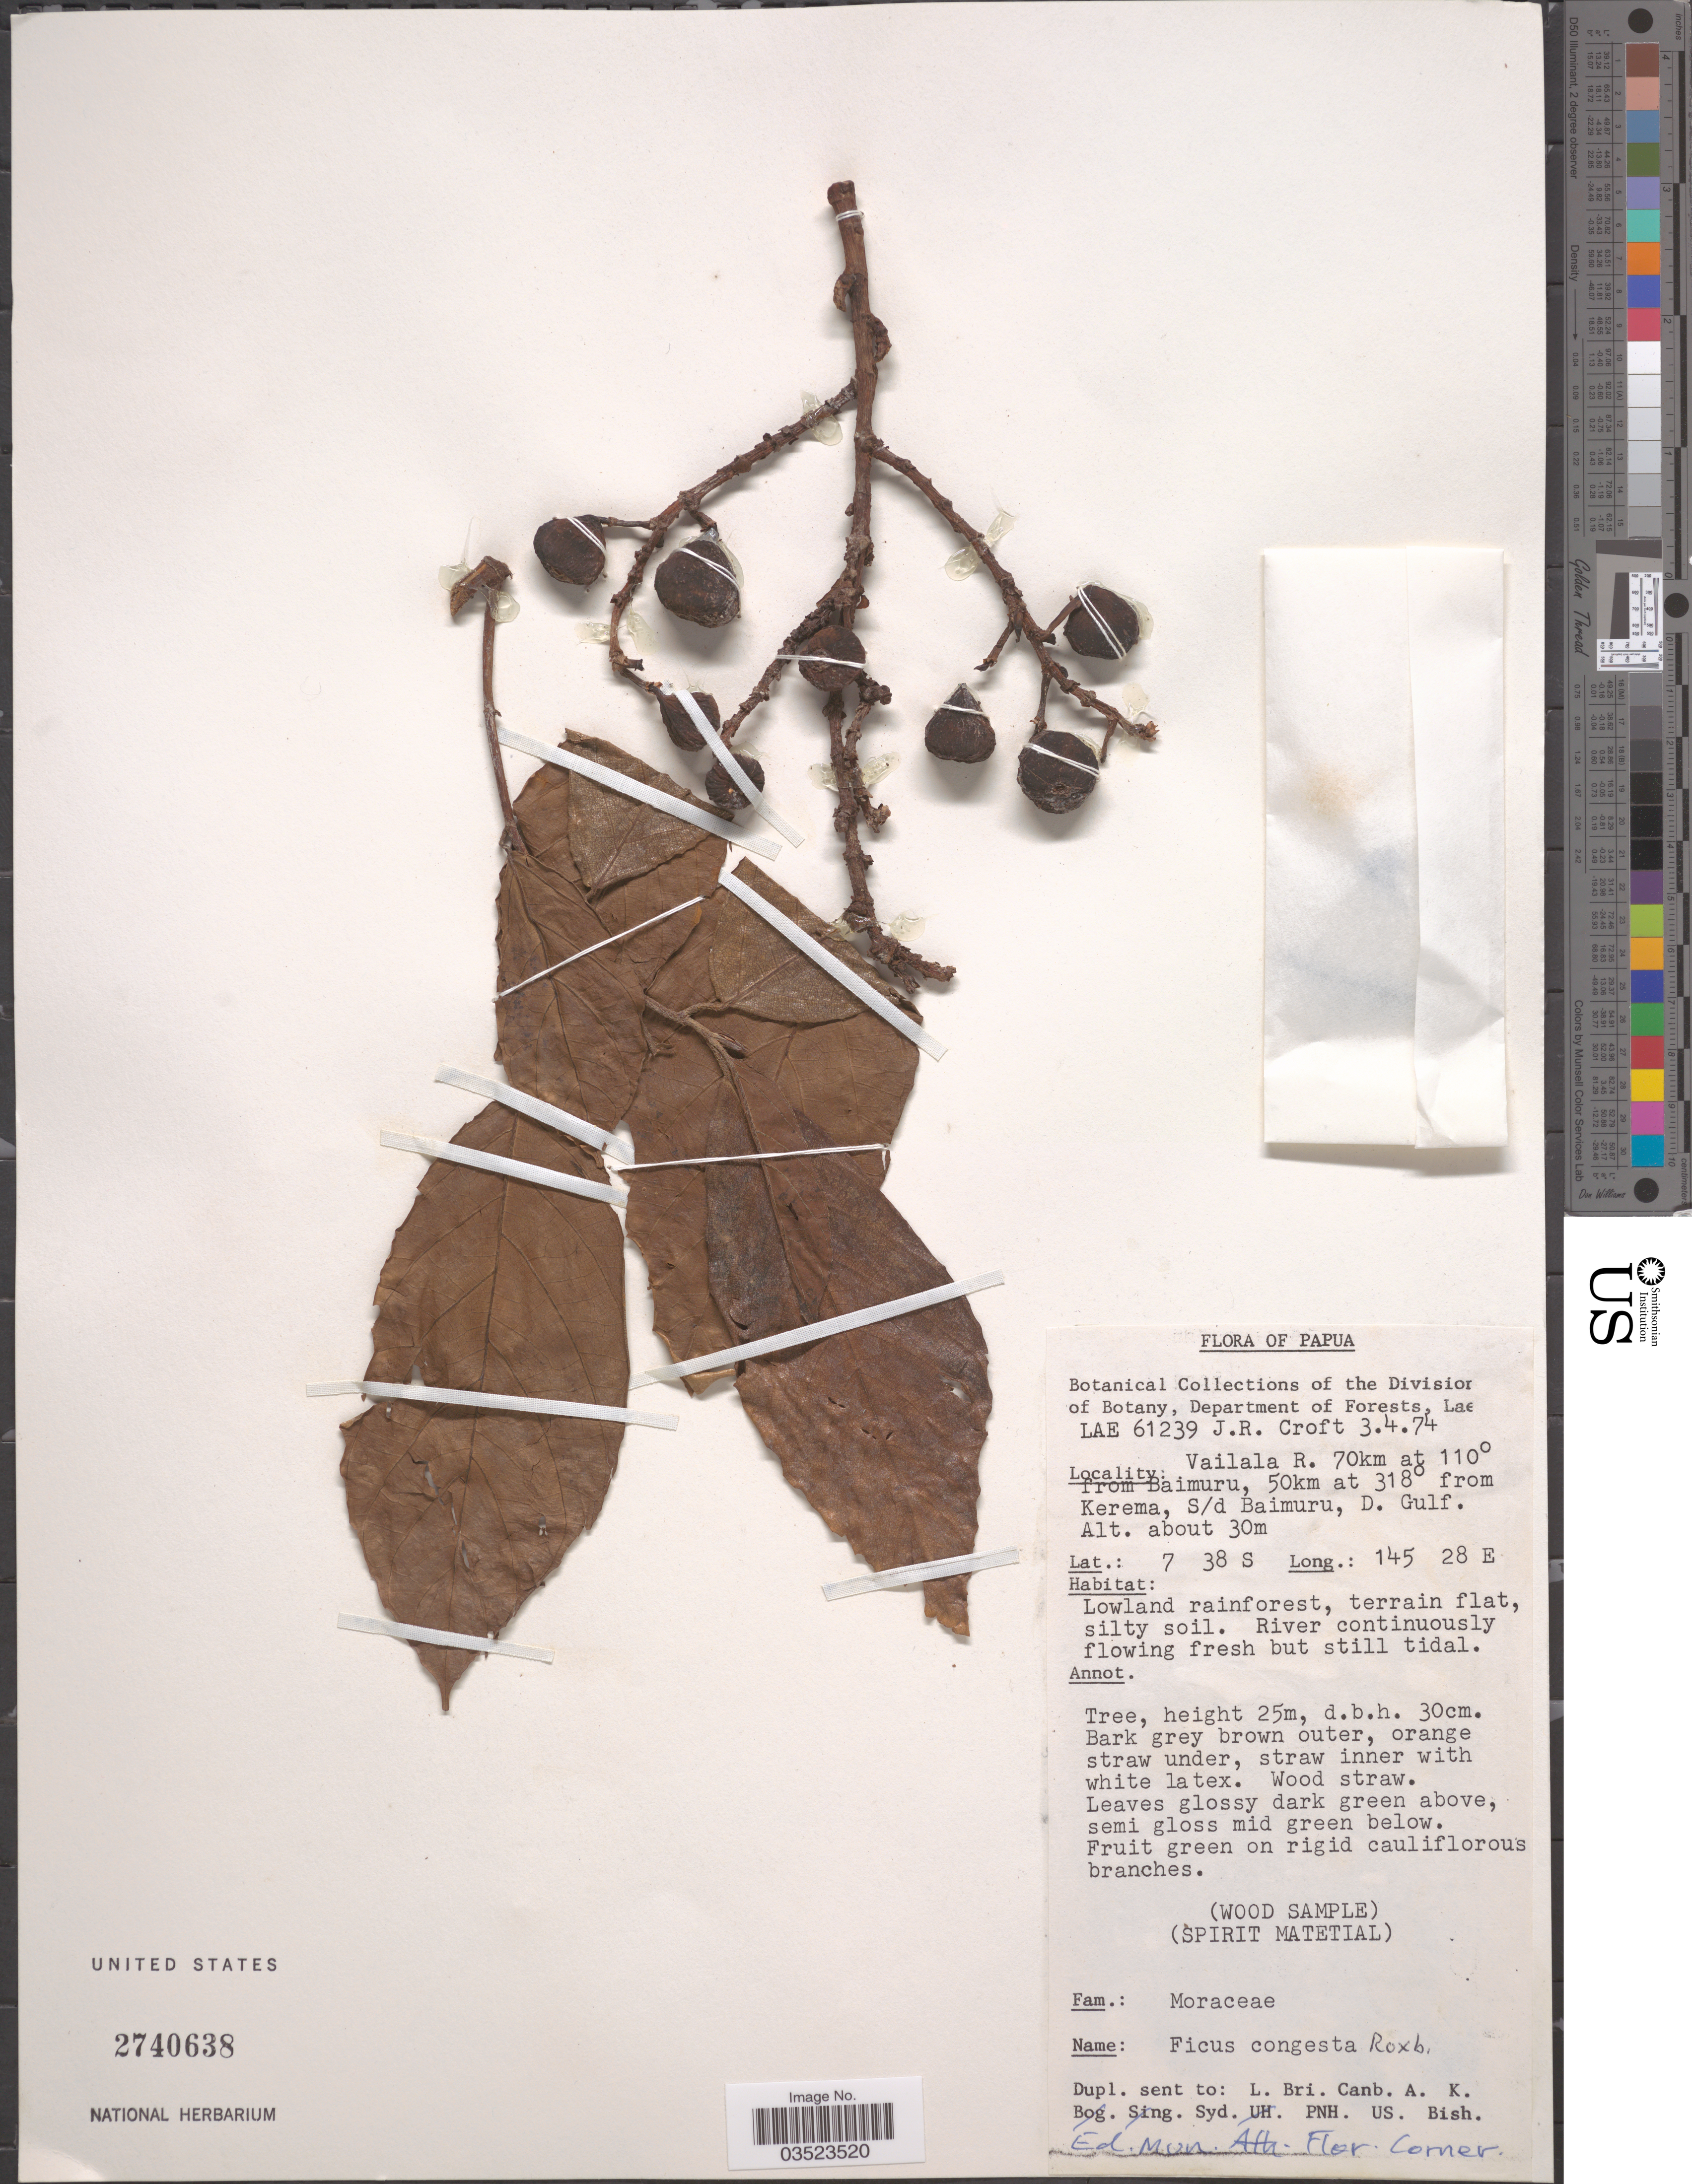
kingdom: Plantae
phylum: Tracheophyta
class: Magnoliopsida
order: Rosales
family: Moraceae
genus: Ficus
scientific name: Ficus congesta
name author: Roxb.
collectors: J. R. Croft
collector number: LAE61239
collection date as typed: Transcribed d/m/y: 3/4/74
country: Papua New Guinea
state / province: Gulf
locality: Papua. Vailala R. 70km at 110º from Baimuru, 50km at 318º from Kerema, S/d Baimuru, D. Gulf.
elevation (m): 30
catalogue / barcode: US 2740638